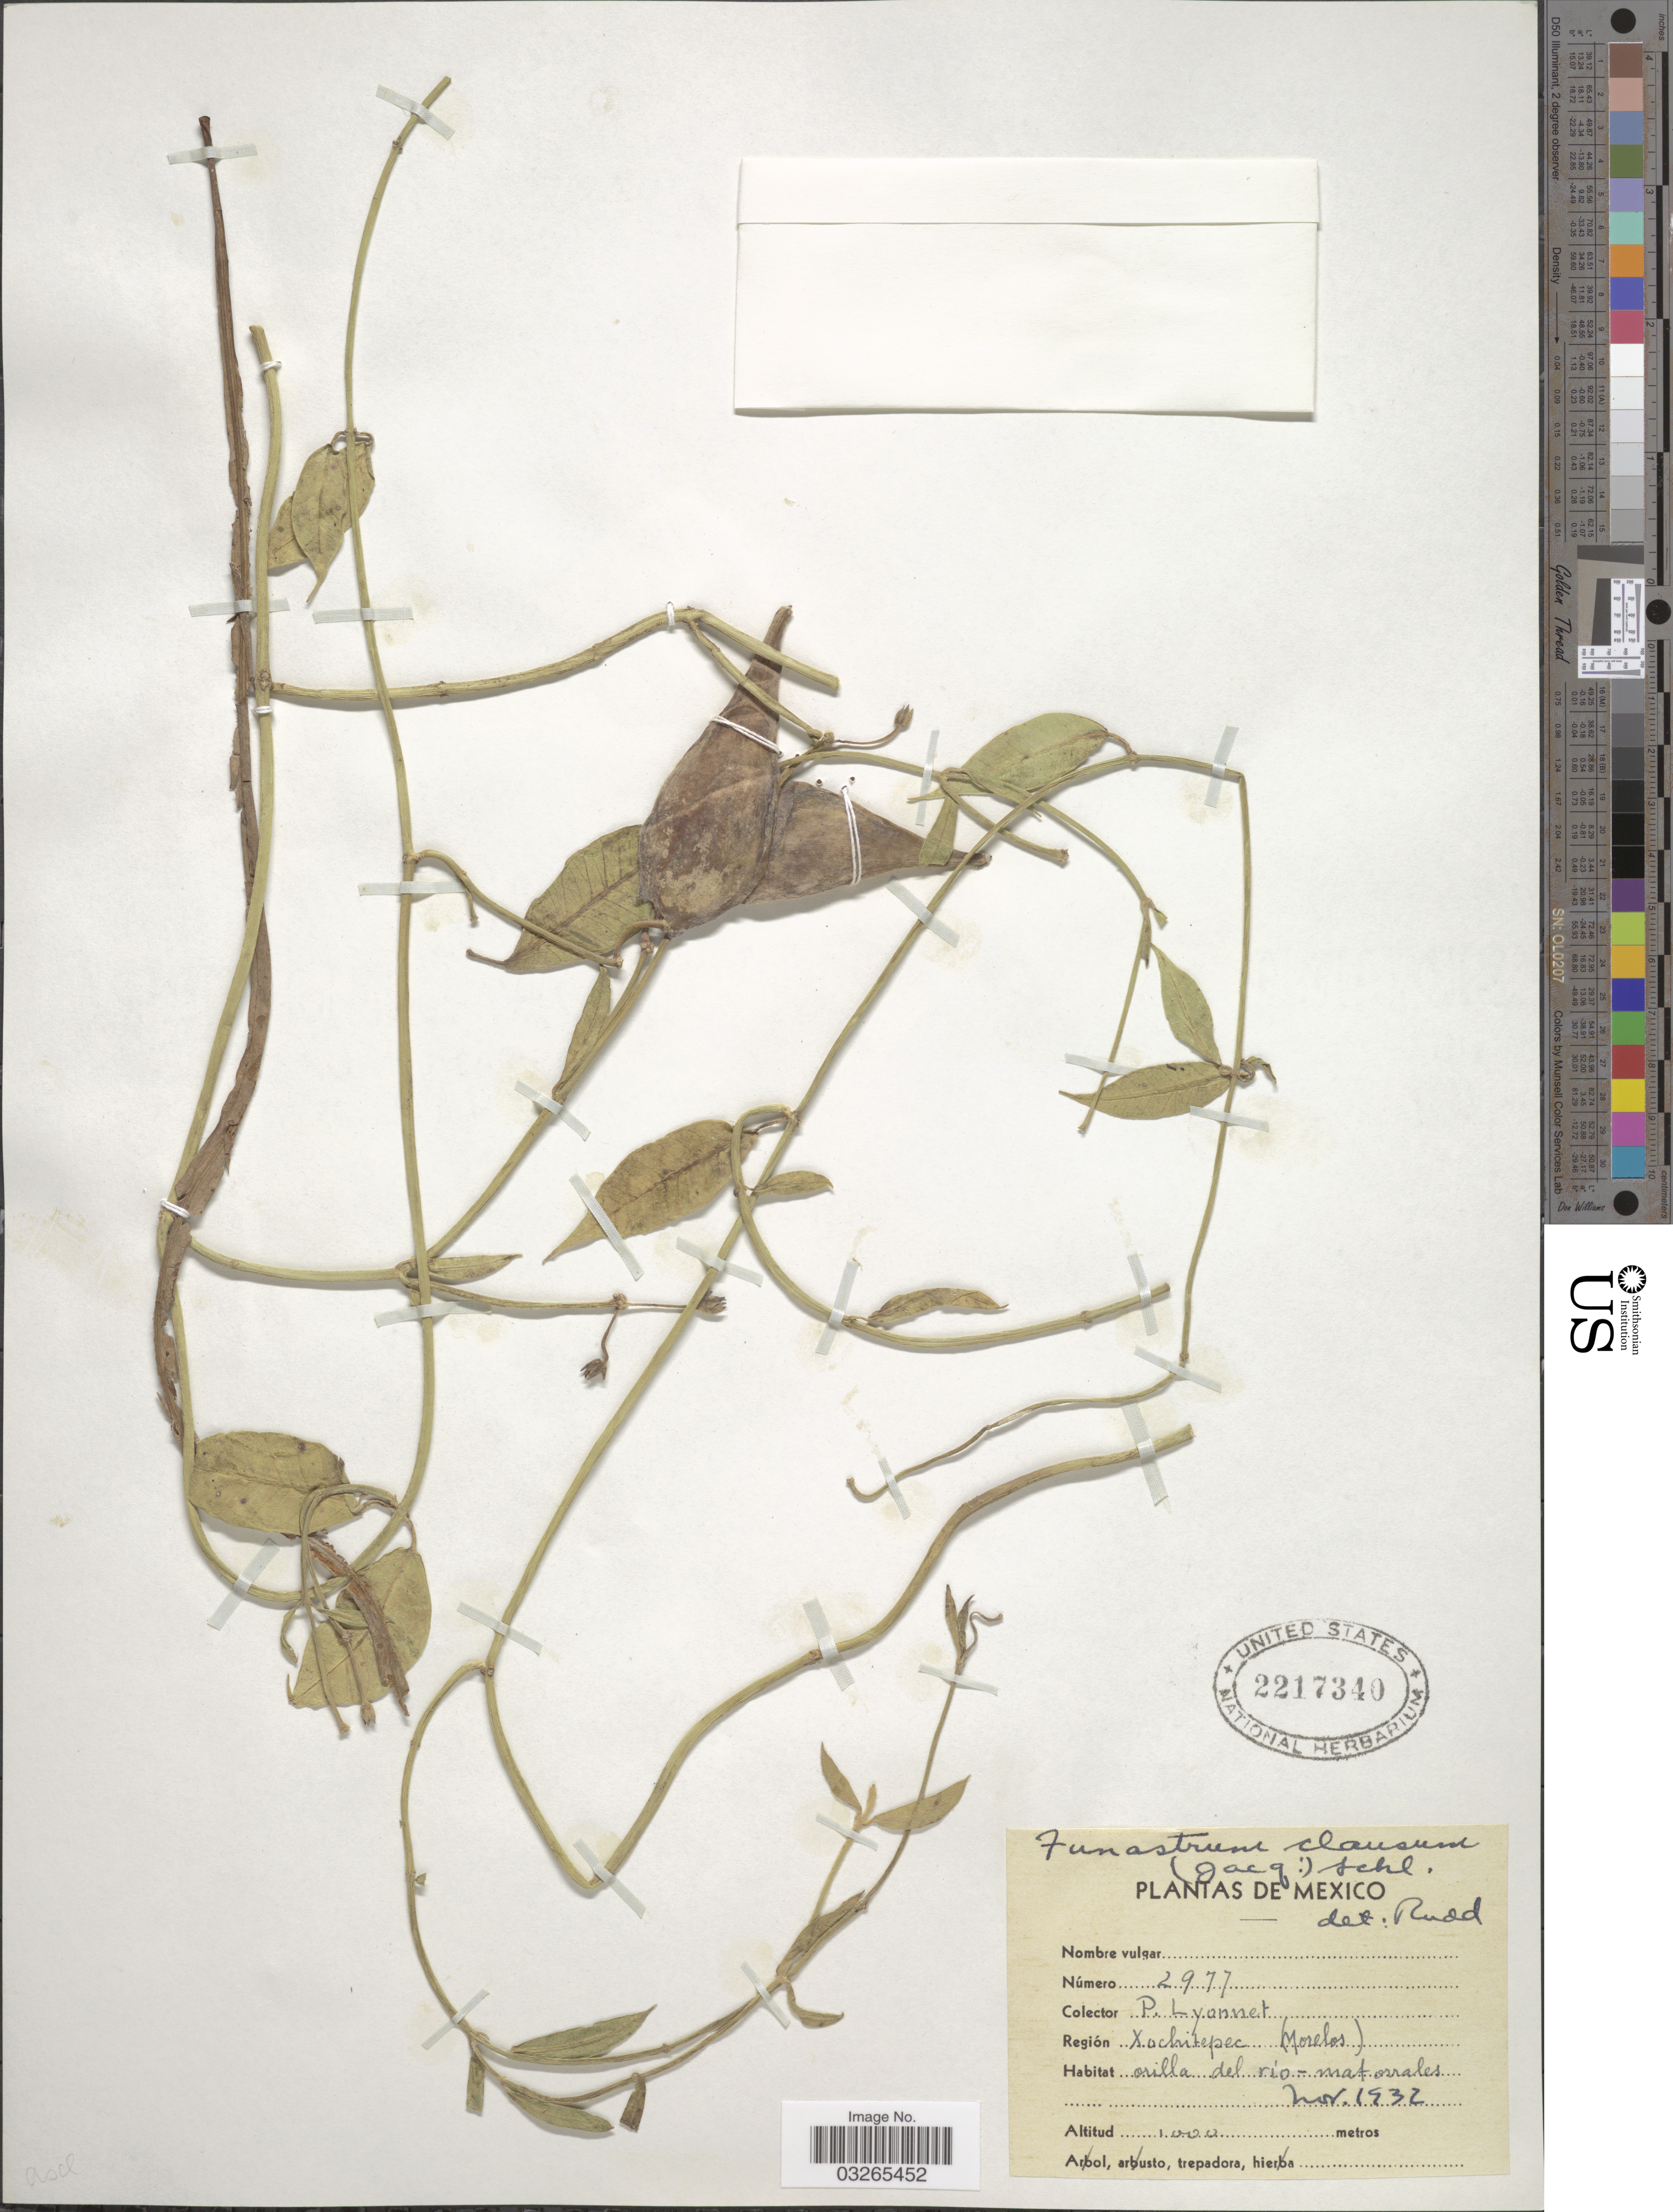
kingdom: Plantae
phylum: Tracheophyta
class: Magnoliopsida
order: Gentianales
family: Apocynaceae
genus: Sarcostemma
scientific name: Sarcostemma clausum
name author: (Jacq.) Schult.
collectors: P. Lyonnet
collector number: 2977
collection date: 1932-11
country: Mexico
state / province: Morelos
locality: Región Xochitepec.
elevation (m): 1000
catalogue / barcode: US 2217340